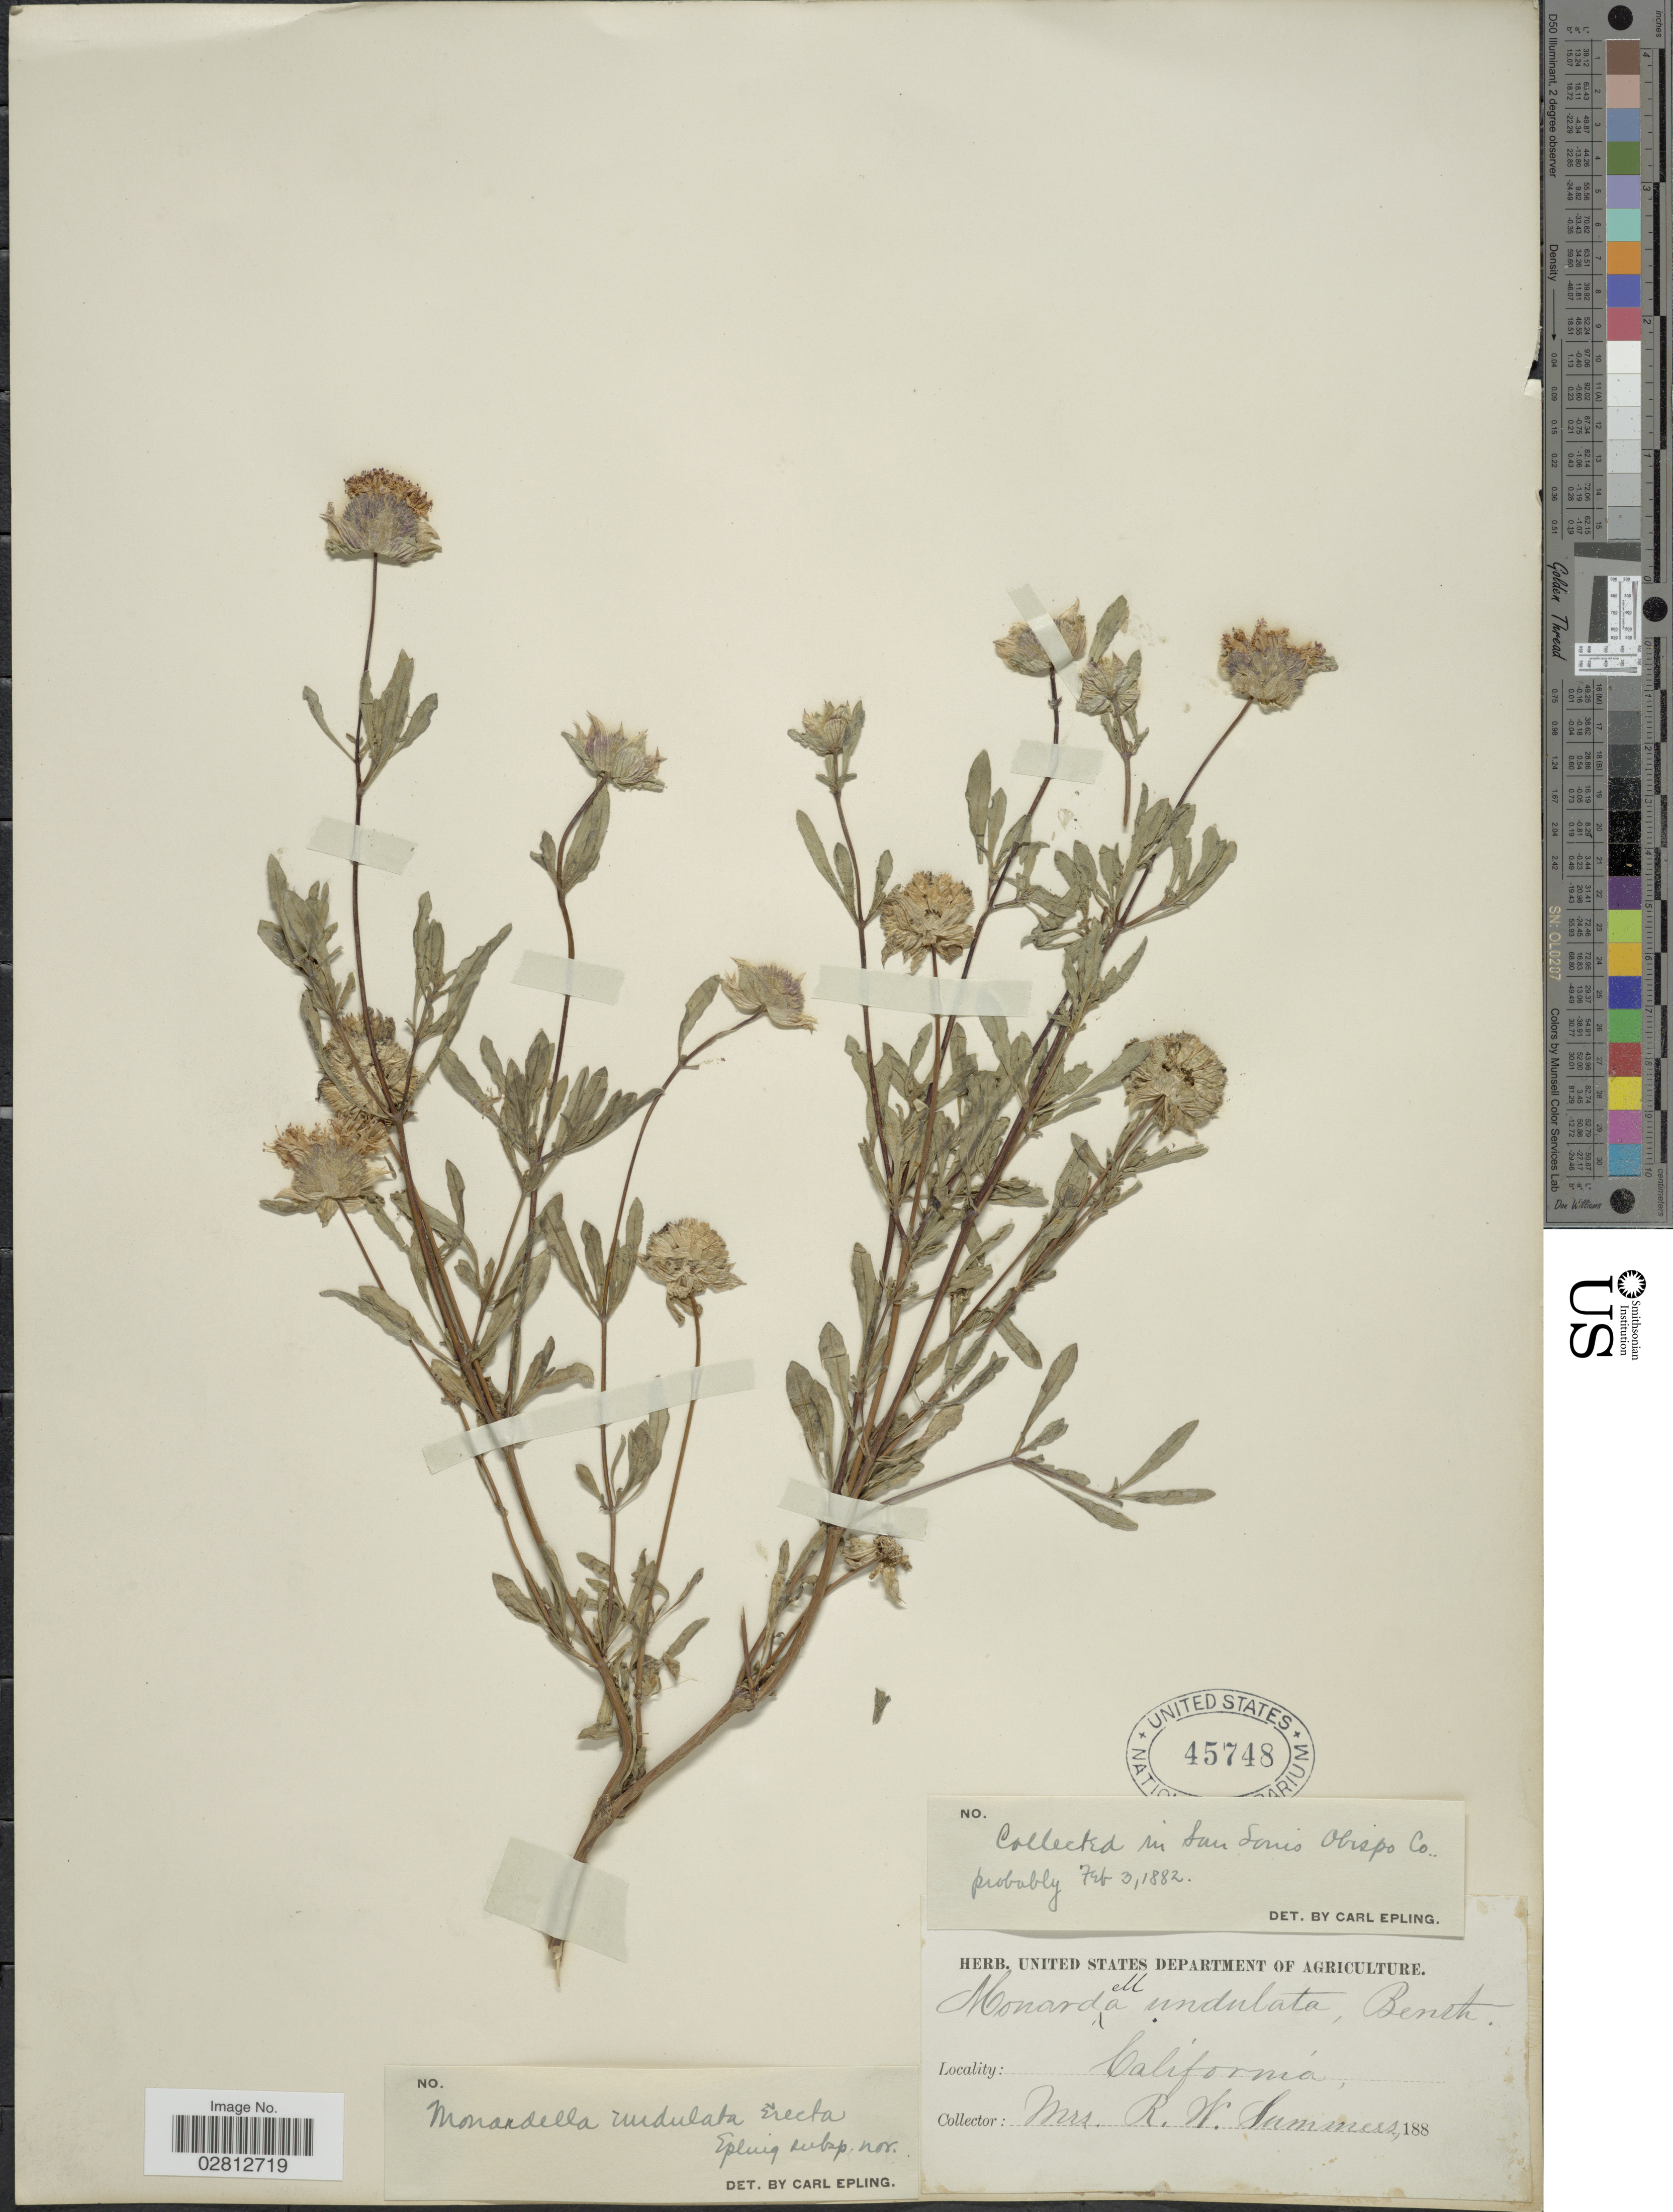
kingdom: Plantae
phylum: Tracheophyta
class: Magnoliopsida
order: Lamiales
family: Lamiaceae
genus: Monardella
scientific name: Monardella undulata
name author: Benth.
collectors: R. Summers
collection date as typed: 188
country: United States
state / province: California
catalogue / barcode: US 45748